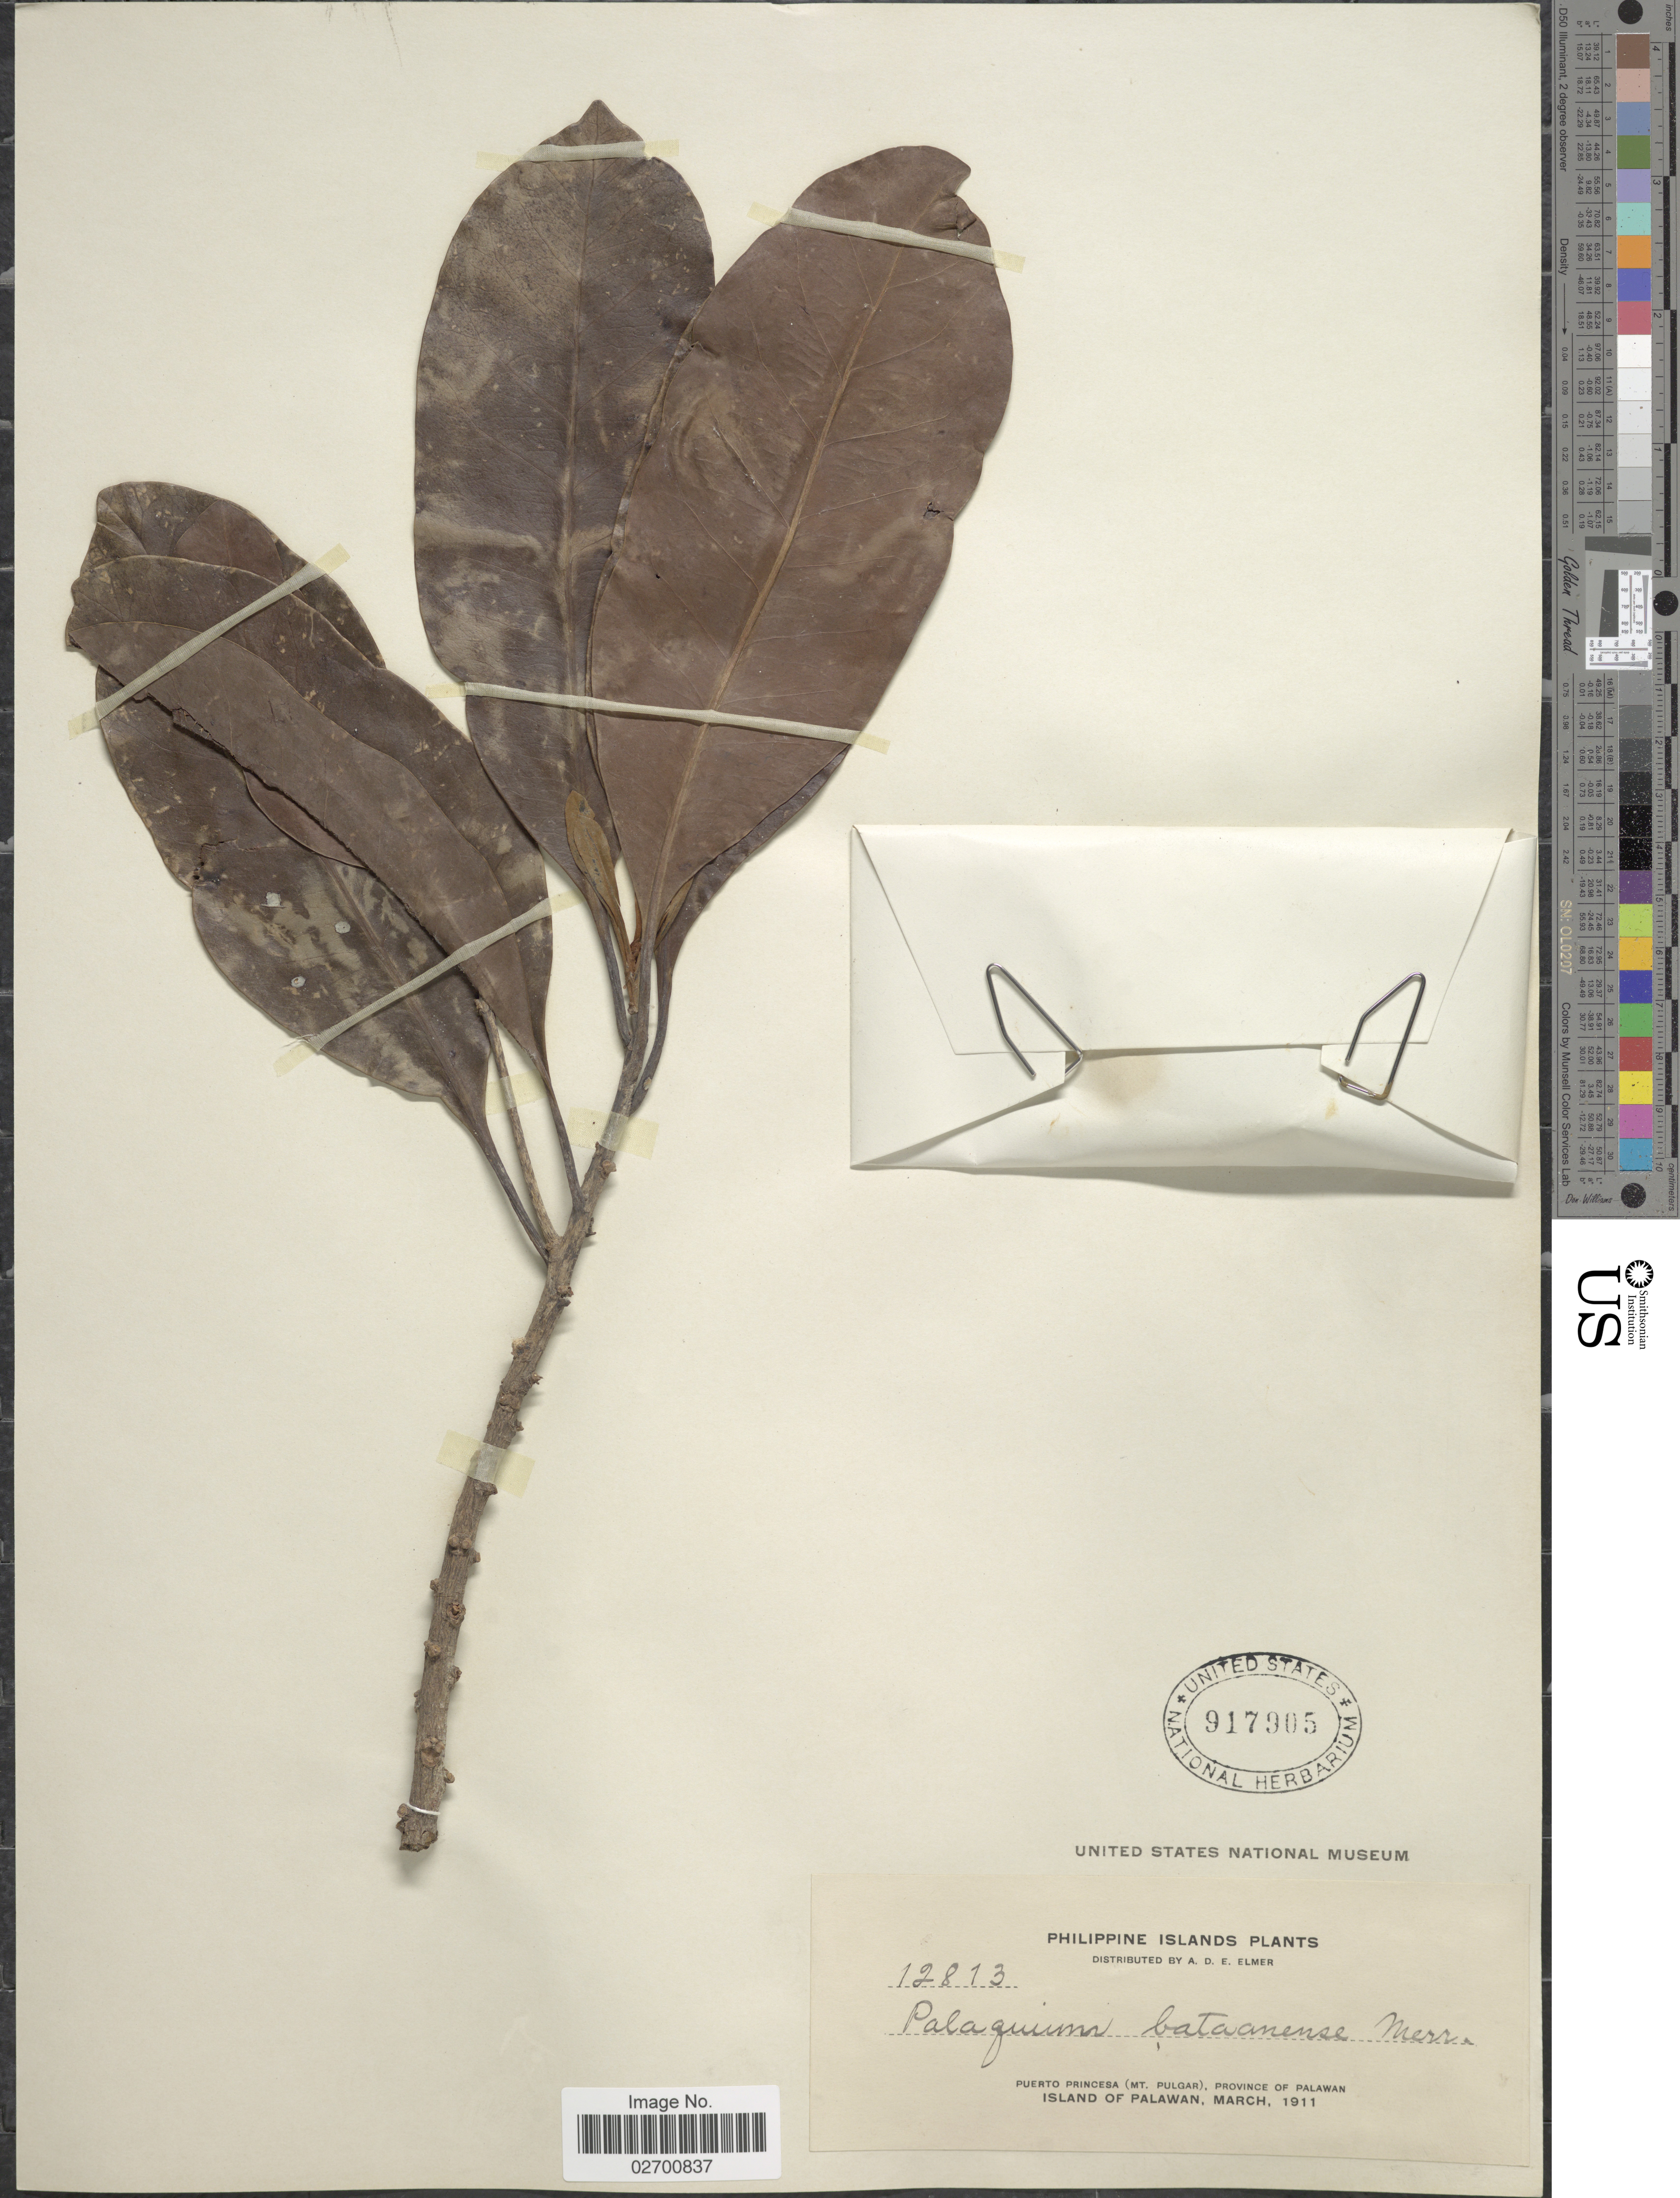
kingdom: Plantae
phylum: Tracheophyta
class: Magnoliopsida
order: Ericales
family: Sapotaceae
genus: Palaquium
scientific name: Palaquium bataanense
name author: Merr.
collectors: A. D. E. Elmer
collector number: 12183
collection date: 1911-03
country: Philippines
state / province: Mimaropa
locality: Puerto Princesa (Mt. Pulgar), Province of Palawan. Island of Palawan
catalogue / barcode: US 917905